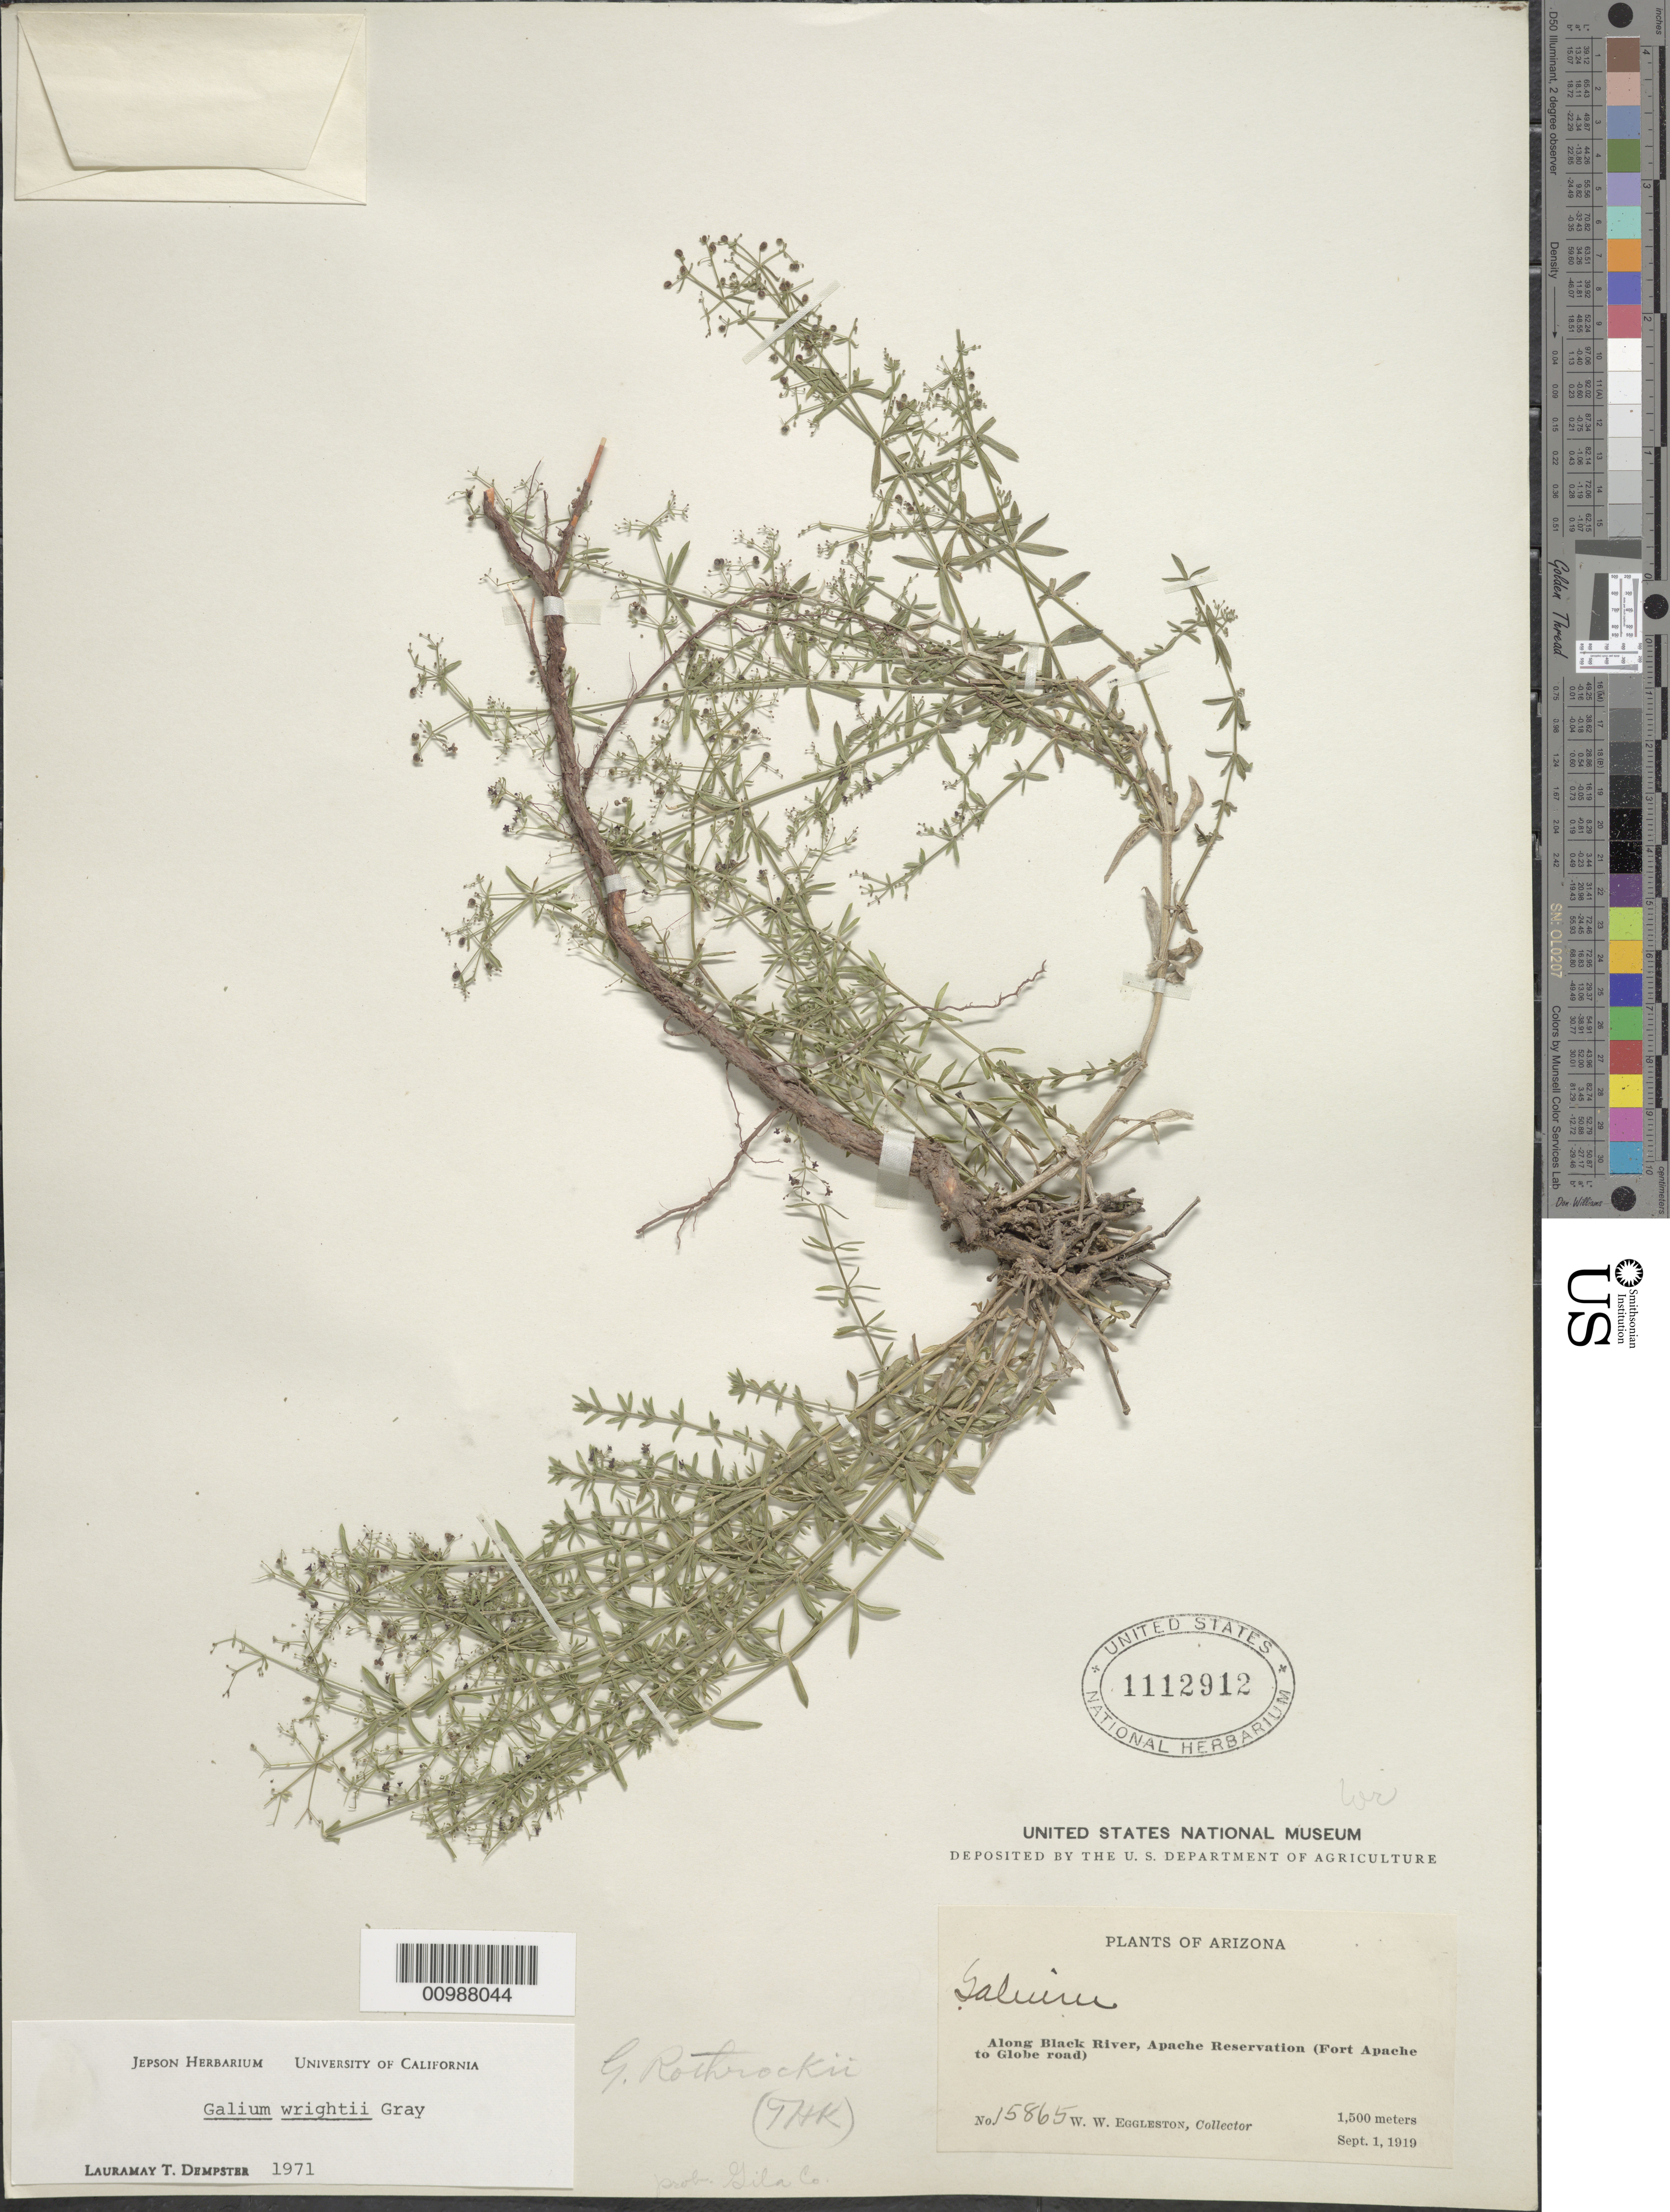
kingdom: Plantae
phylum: Tracheophyta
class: Magnoliopsida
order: Gentianales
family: Rubiaceae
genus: Galium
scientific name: Galium wrightii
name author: A. Gray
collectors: W. W. Eggleston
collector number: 15865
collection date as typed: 01 Sep 1919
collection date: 1919-09-01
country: United States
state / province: Arizona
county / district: Gila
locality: Along Black River, Apache Reservation (Fort Apache to Globe Road)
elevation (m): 1500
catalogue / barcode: US 1112912